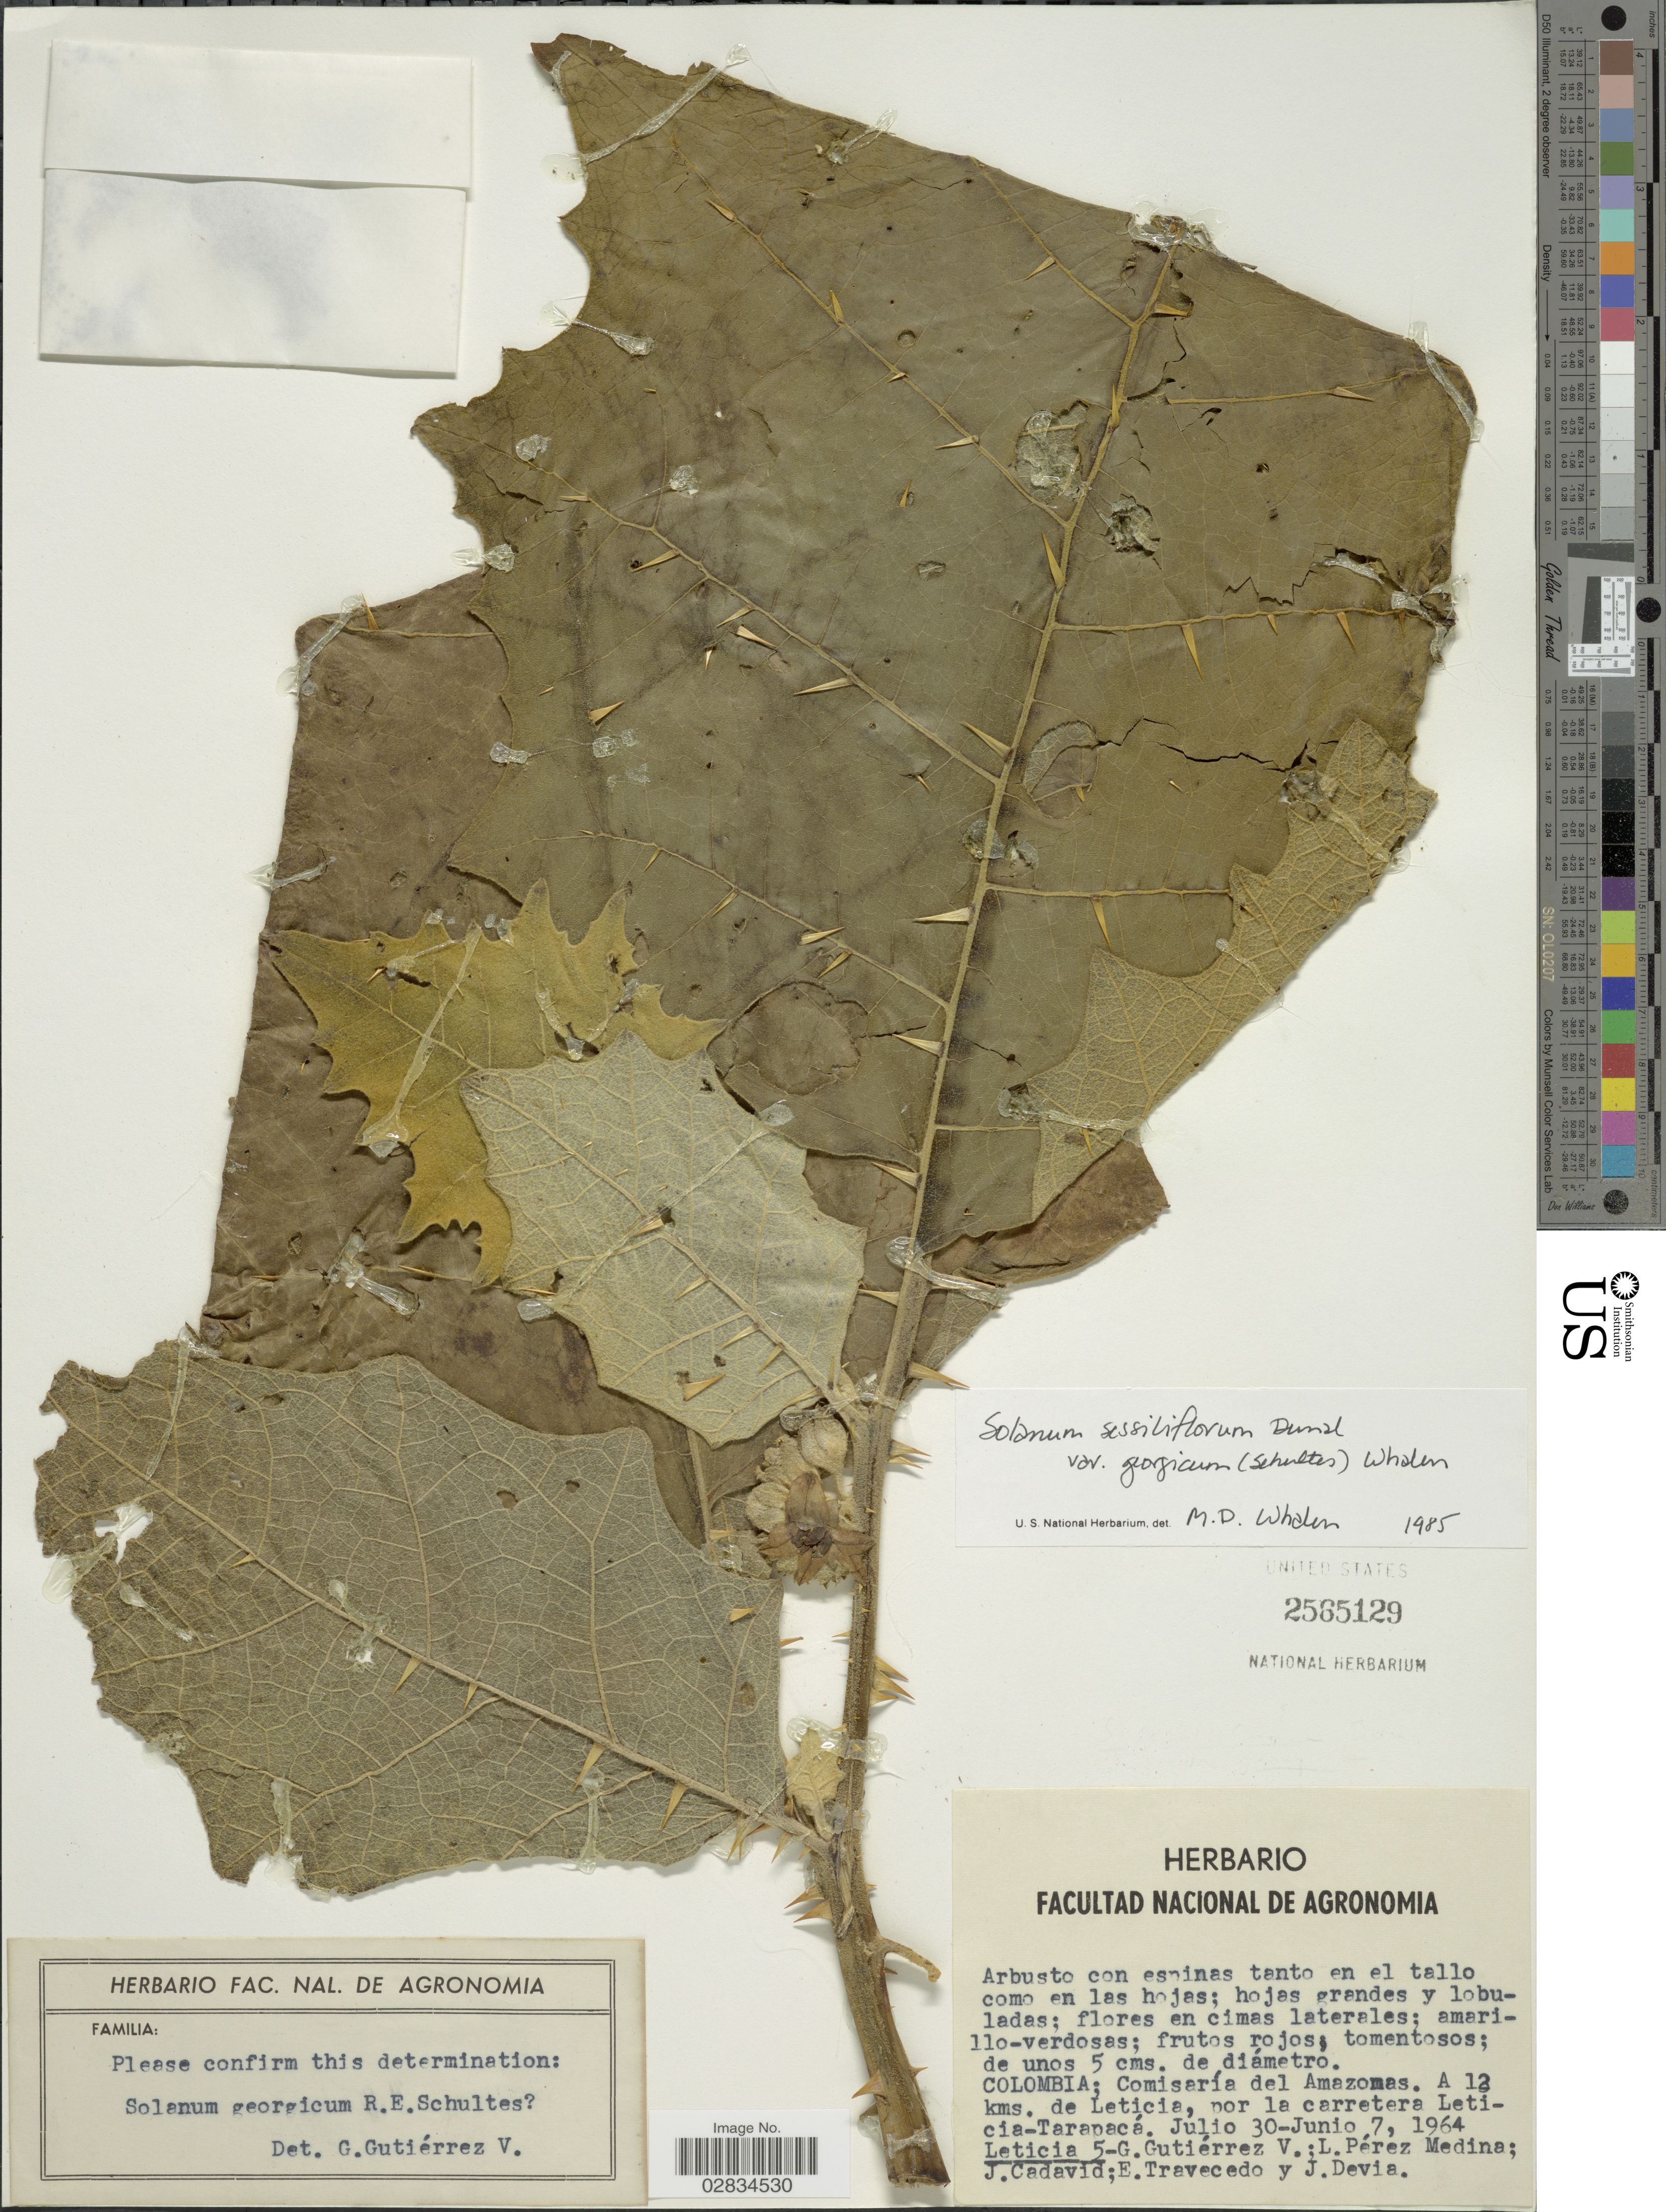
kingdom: Plantae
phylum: Tracheophyta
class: Magnoliopsida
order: Solanales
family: Solanaceae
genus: Solanum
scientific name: Solanum sessiliflorum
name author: Dunal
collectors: Leticia, G. Gutiérrez V., L. Pérez-Medina, J. Cadavid & et al.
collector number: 5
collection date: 1964-06-30/1964-07-07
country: Colombia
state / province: Amazônas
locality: Comisaría del Amazonas, a 12 kms. de Leticia, por la carretera Leticia-Tarapacá.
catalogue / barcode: US 2565129